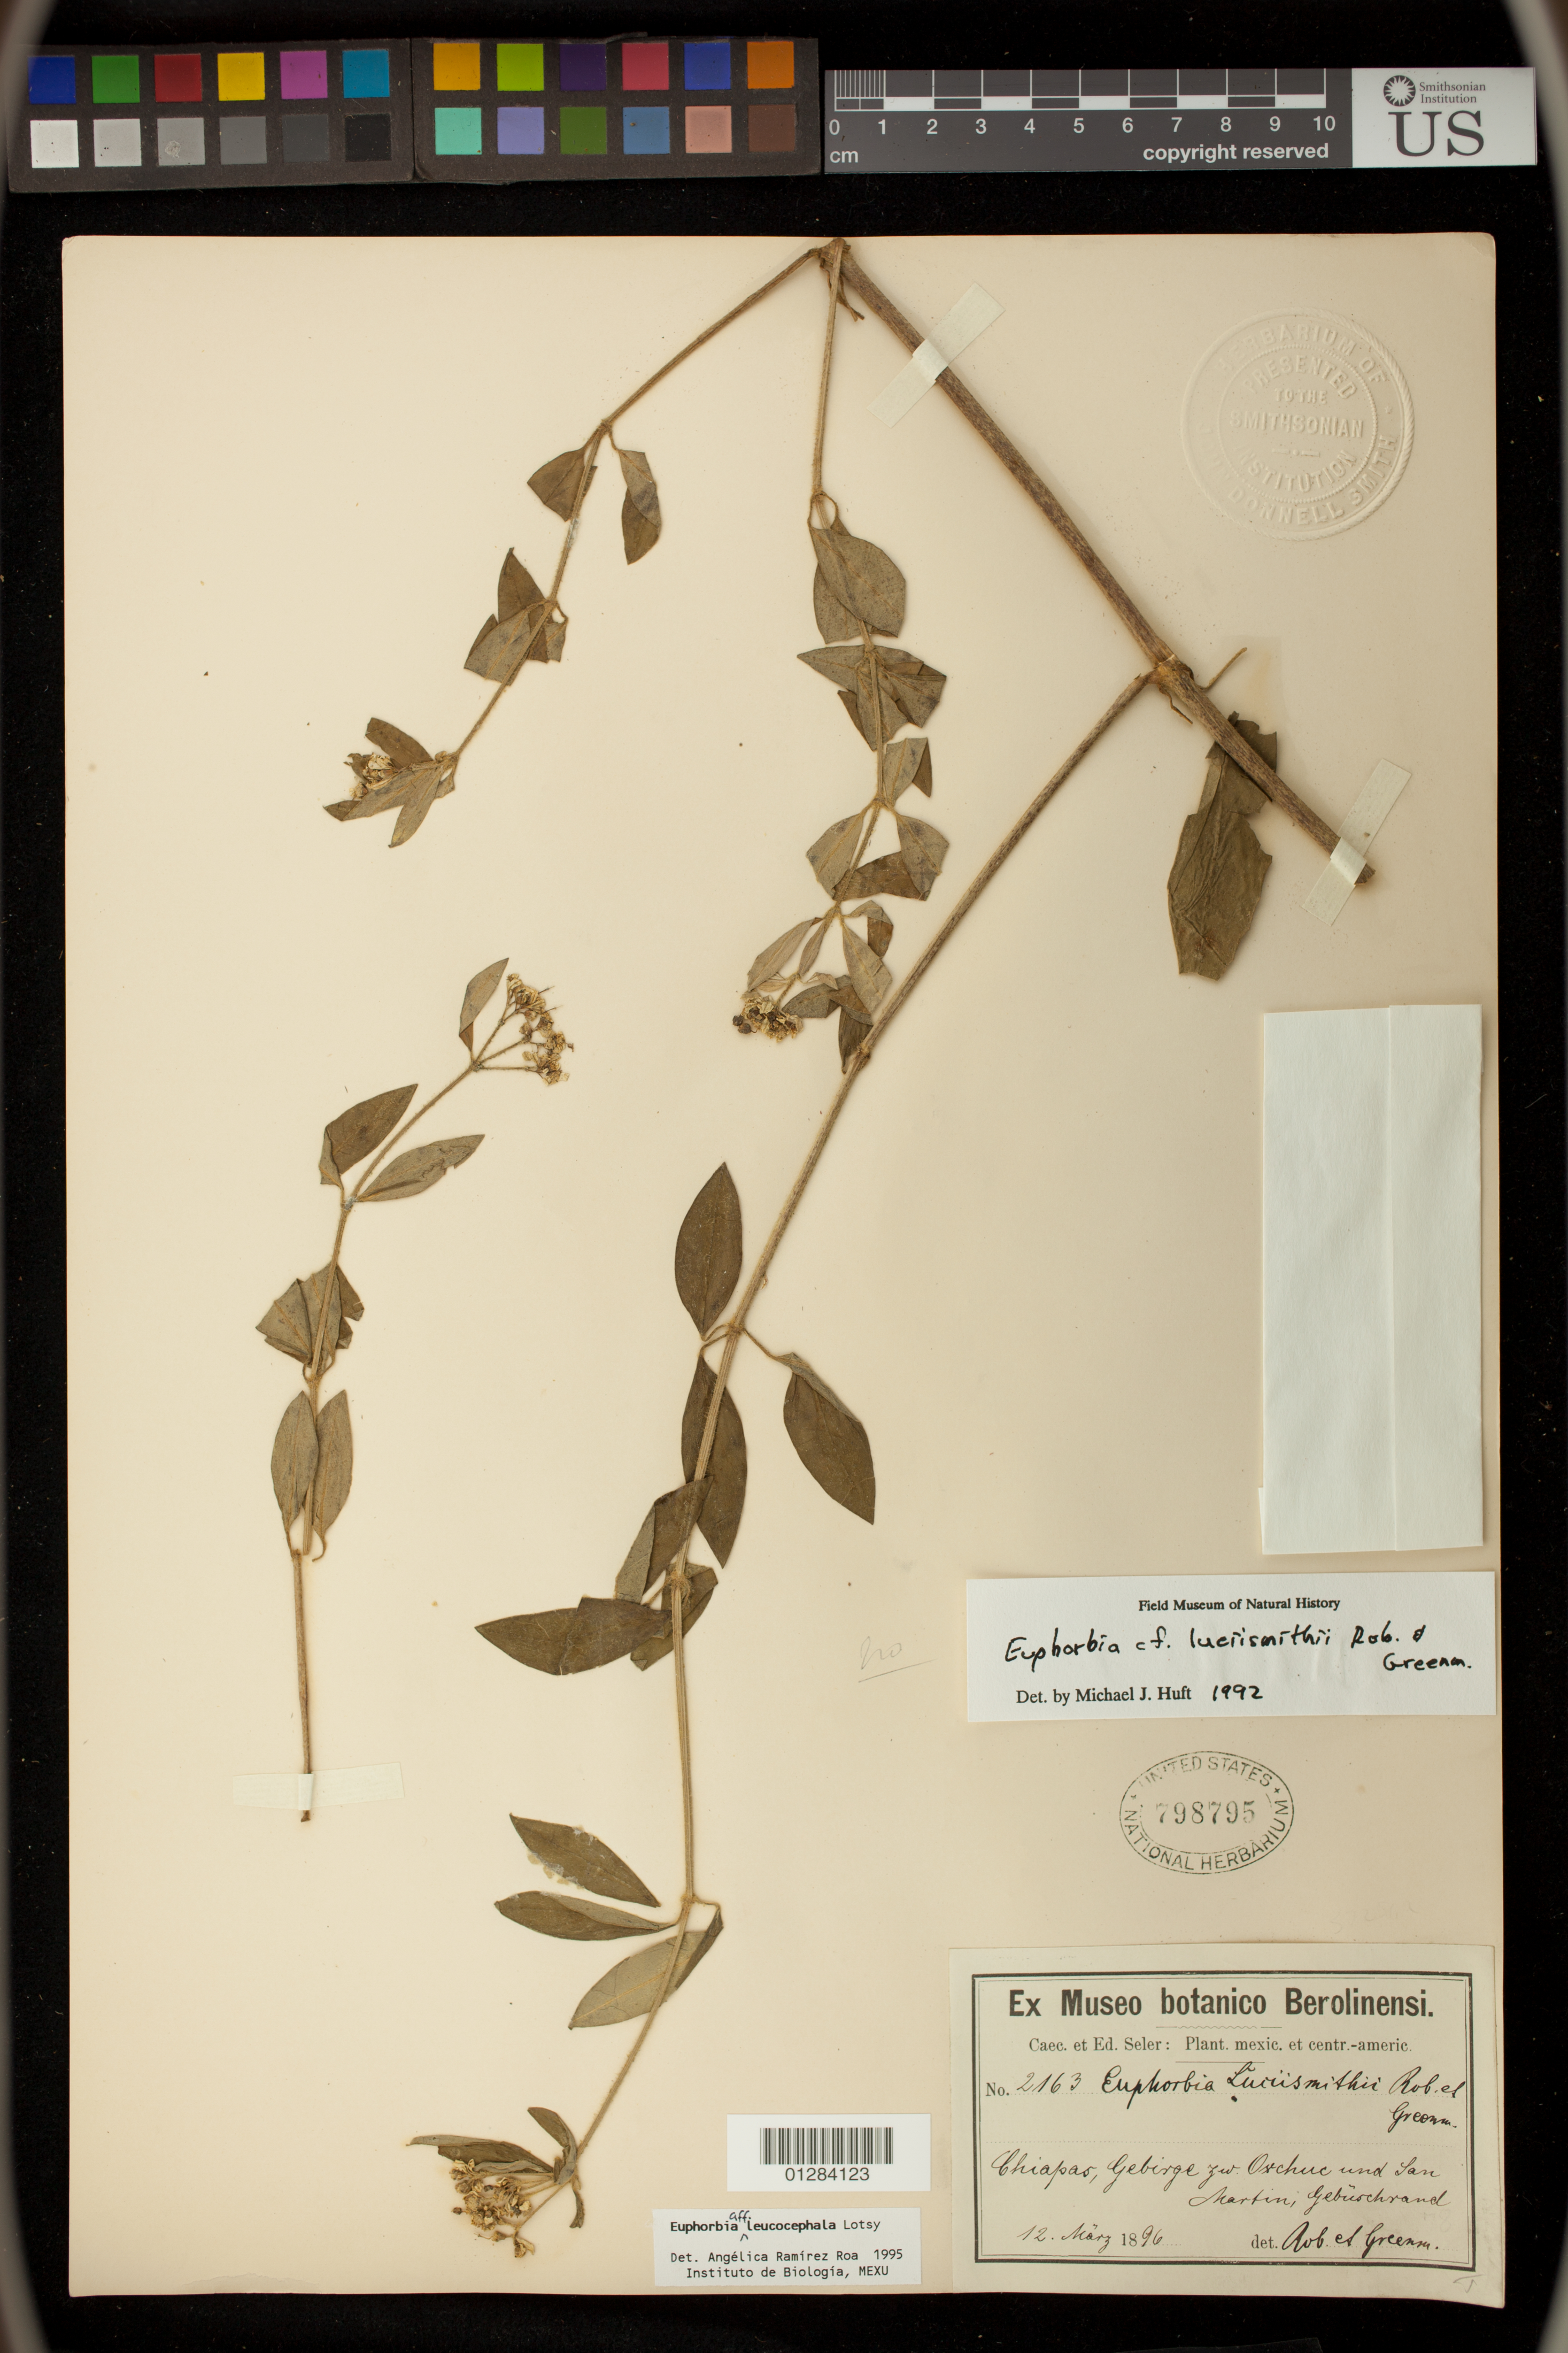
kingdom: Plantae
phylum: Tracheophyta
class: Magnoliopsida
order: Malpighiales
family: Euphorbiaceae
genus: Euphorbia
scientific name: Euphorbia leucocephala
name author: Lotsy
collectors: ex herb. Berolinensi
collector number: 2163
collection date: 1896-03-12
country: Mexico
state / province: Chiapas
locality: Gebirge zw. Oxchue und San Martin, Gebürschrand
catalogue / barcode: US 798795